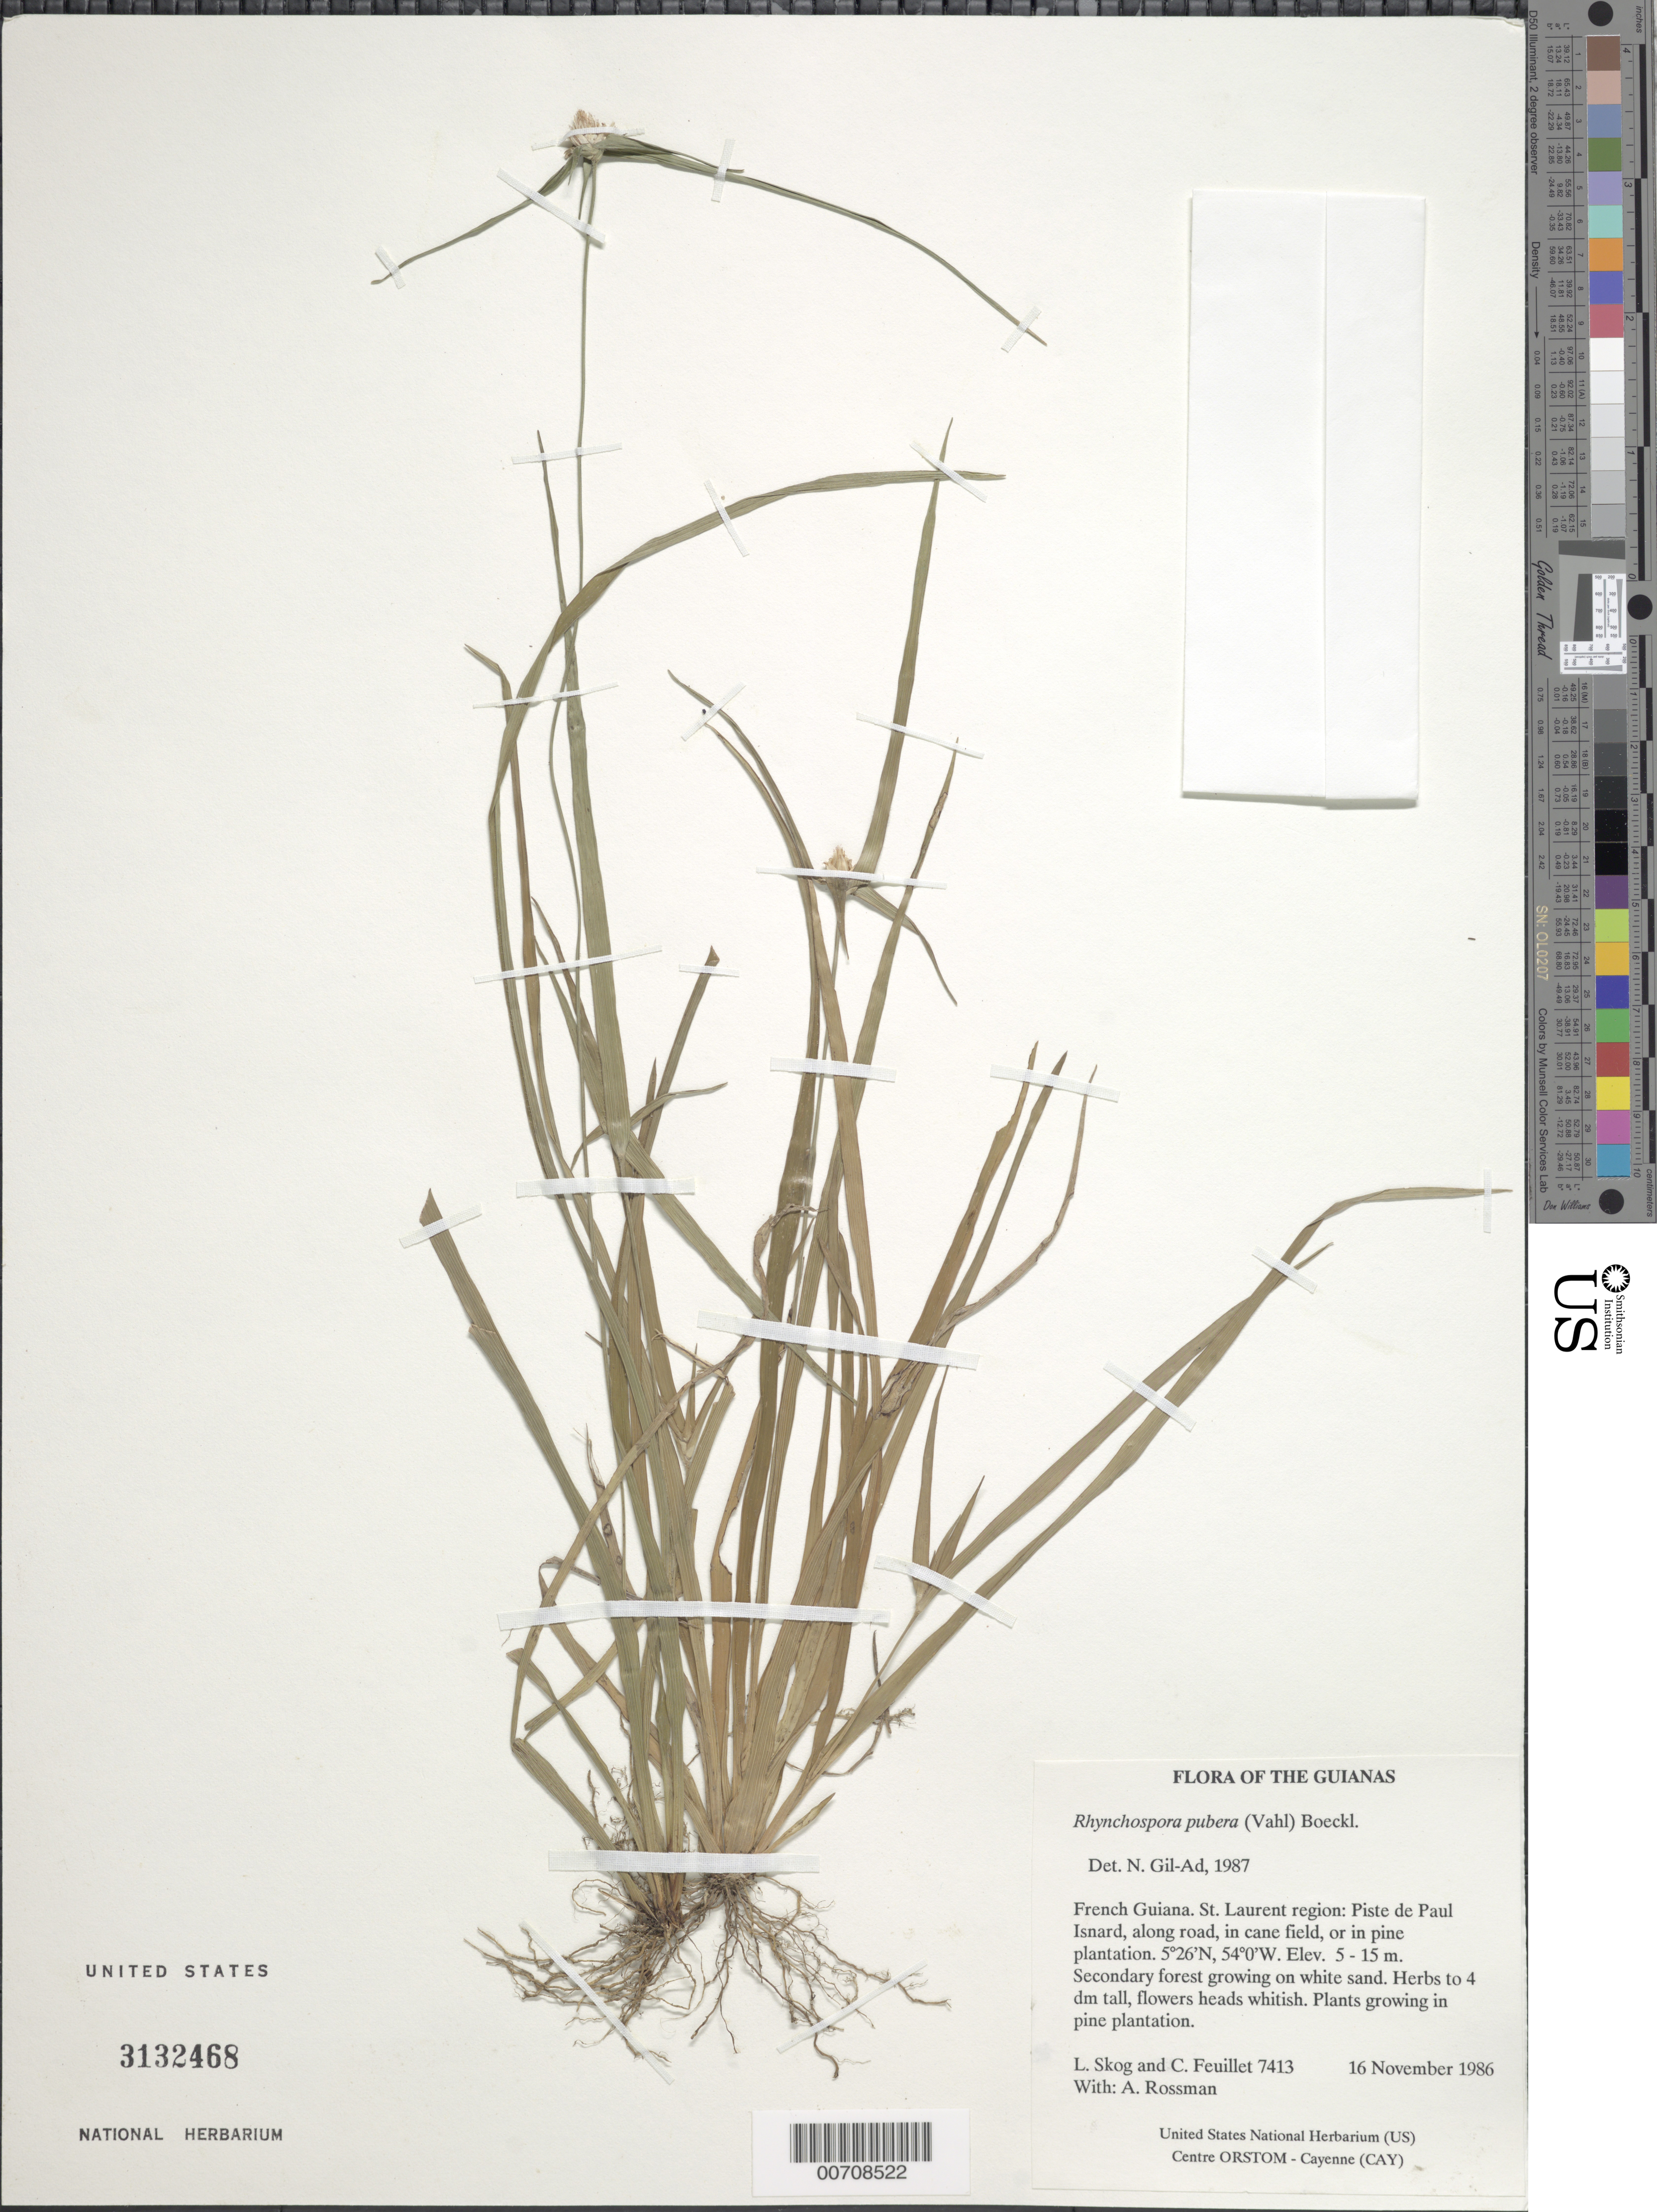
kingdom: Plantae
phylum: Tracheophyta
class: Liliopsida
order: Poales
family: Cyperaceae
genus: Rhynchospora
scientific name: Rhynchospora pubera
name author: (Vahl) Boeckeler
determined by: Gil-Ad, N. L.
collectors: L. E. Skog, C. Feuillet & A. Rossman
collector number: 7413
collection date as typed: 16 November 1986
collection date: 1986-11-16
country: French Guiana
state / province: Saint-Laurent-du-Maroni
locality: Piste de Paul Isnard, along road, in cane field, or in pine plantation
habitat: Secondary forest growing on white sand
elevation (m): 5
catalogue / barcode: US 3132468